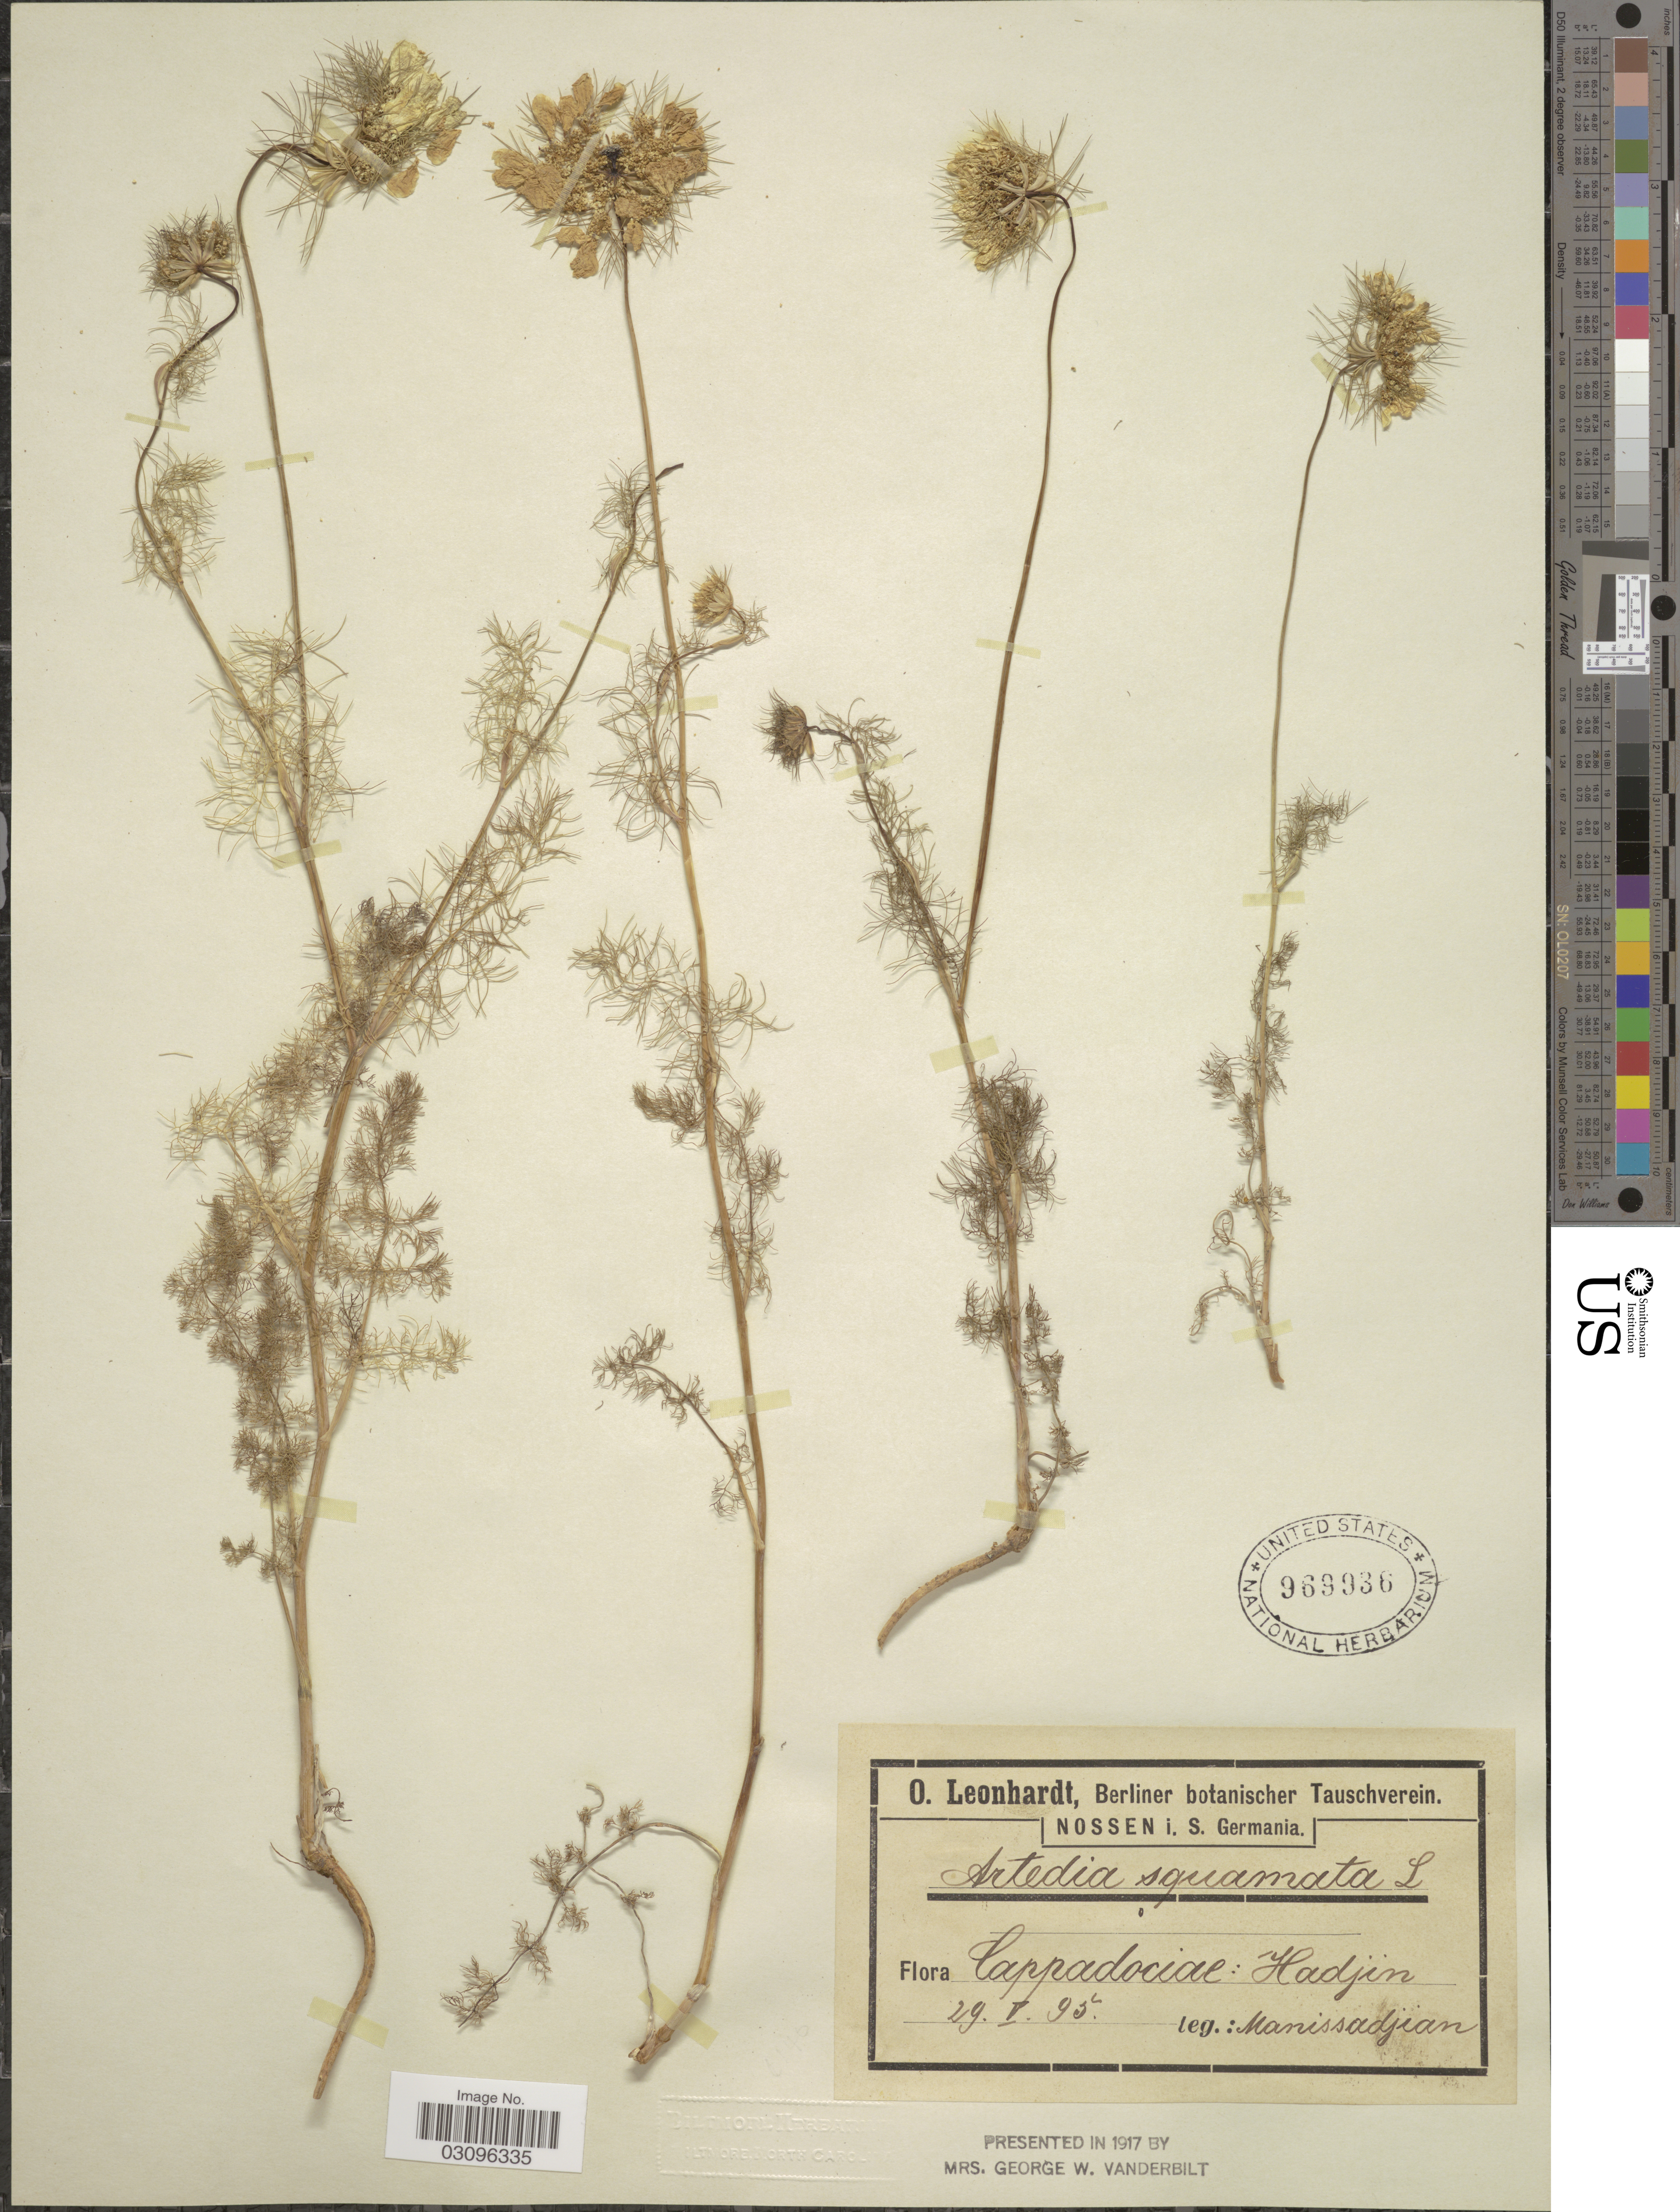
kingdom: Plantae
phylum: Tracheophyta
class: Magnoliopsida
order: Apiales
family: Apiaceae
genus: Artedia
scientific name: Artedia squamata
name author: L.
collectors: -. Manissadjian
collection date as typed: Transcribed d/m/y: 29/5/95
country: Germany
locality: Cappadociae: Hadjin.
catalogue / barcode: US 969936